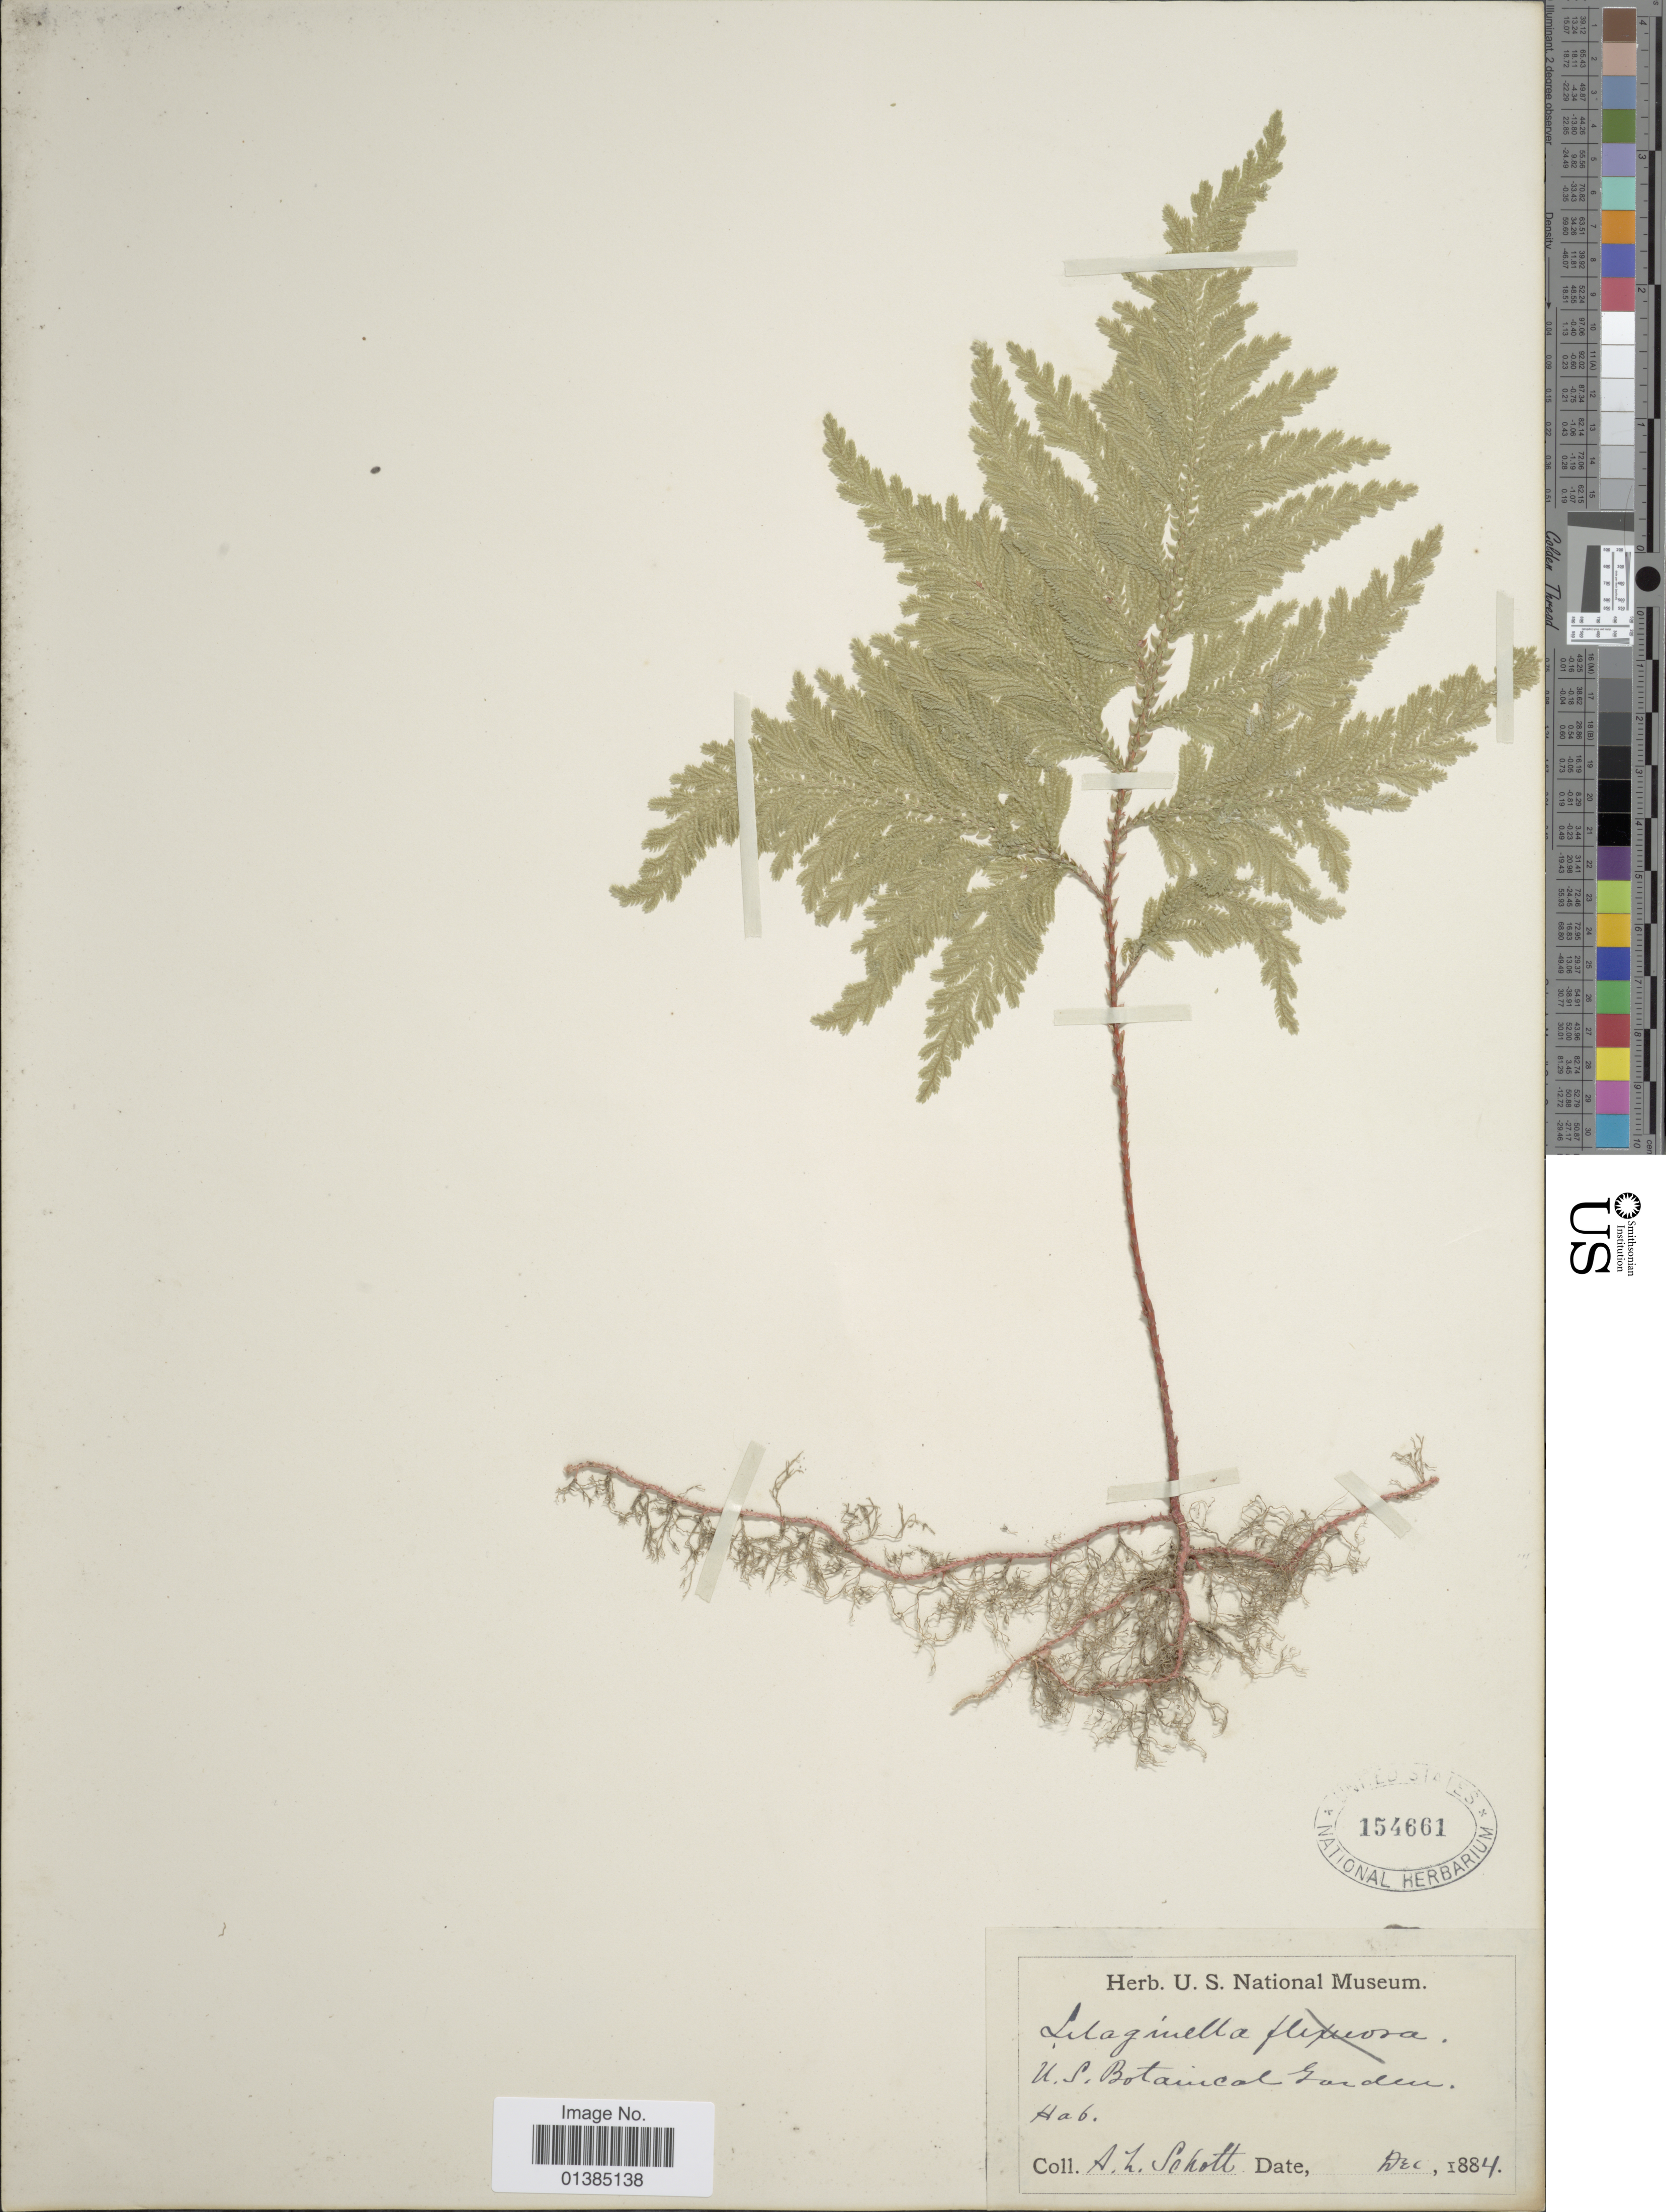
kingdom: Plantae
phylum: Tracheophyta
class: Lycopodiopsida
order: Selaginellales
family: Selaginellaceae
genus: Selaginella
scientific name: Selaginella sp.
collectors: A. L. Schott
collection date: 1884-12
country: United States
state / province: District of Columbia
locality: U.S. Botanical Garden.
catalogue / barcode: US 154661